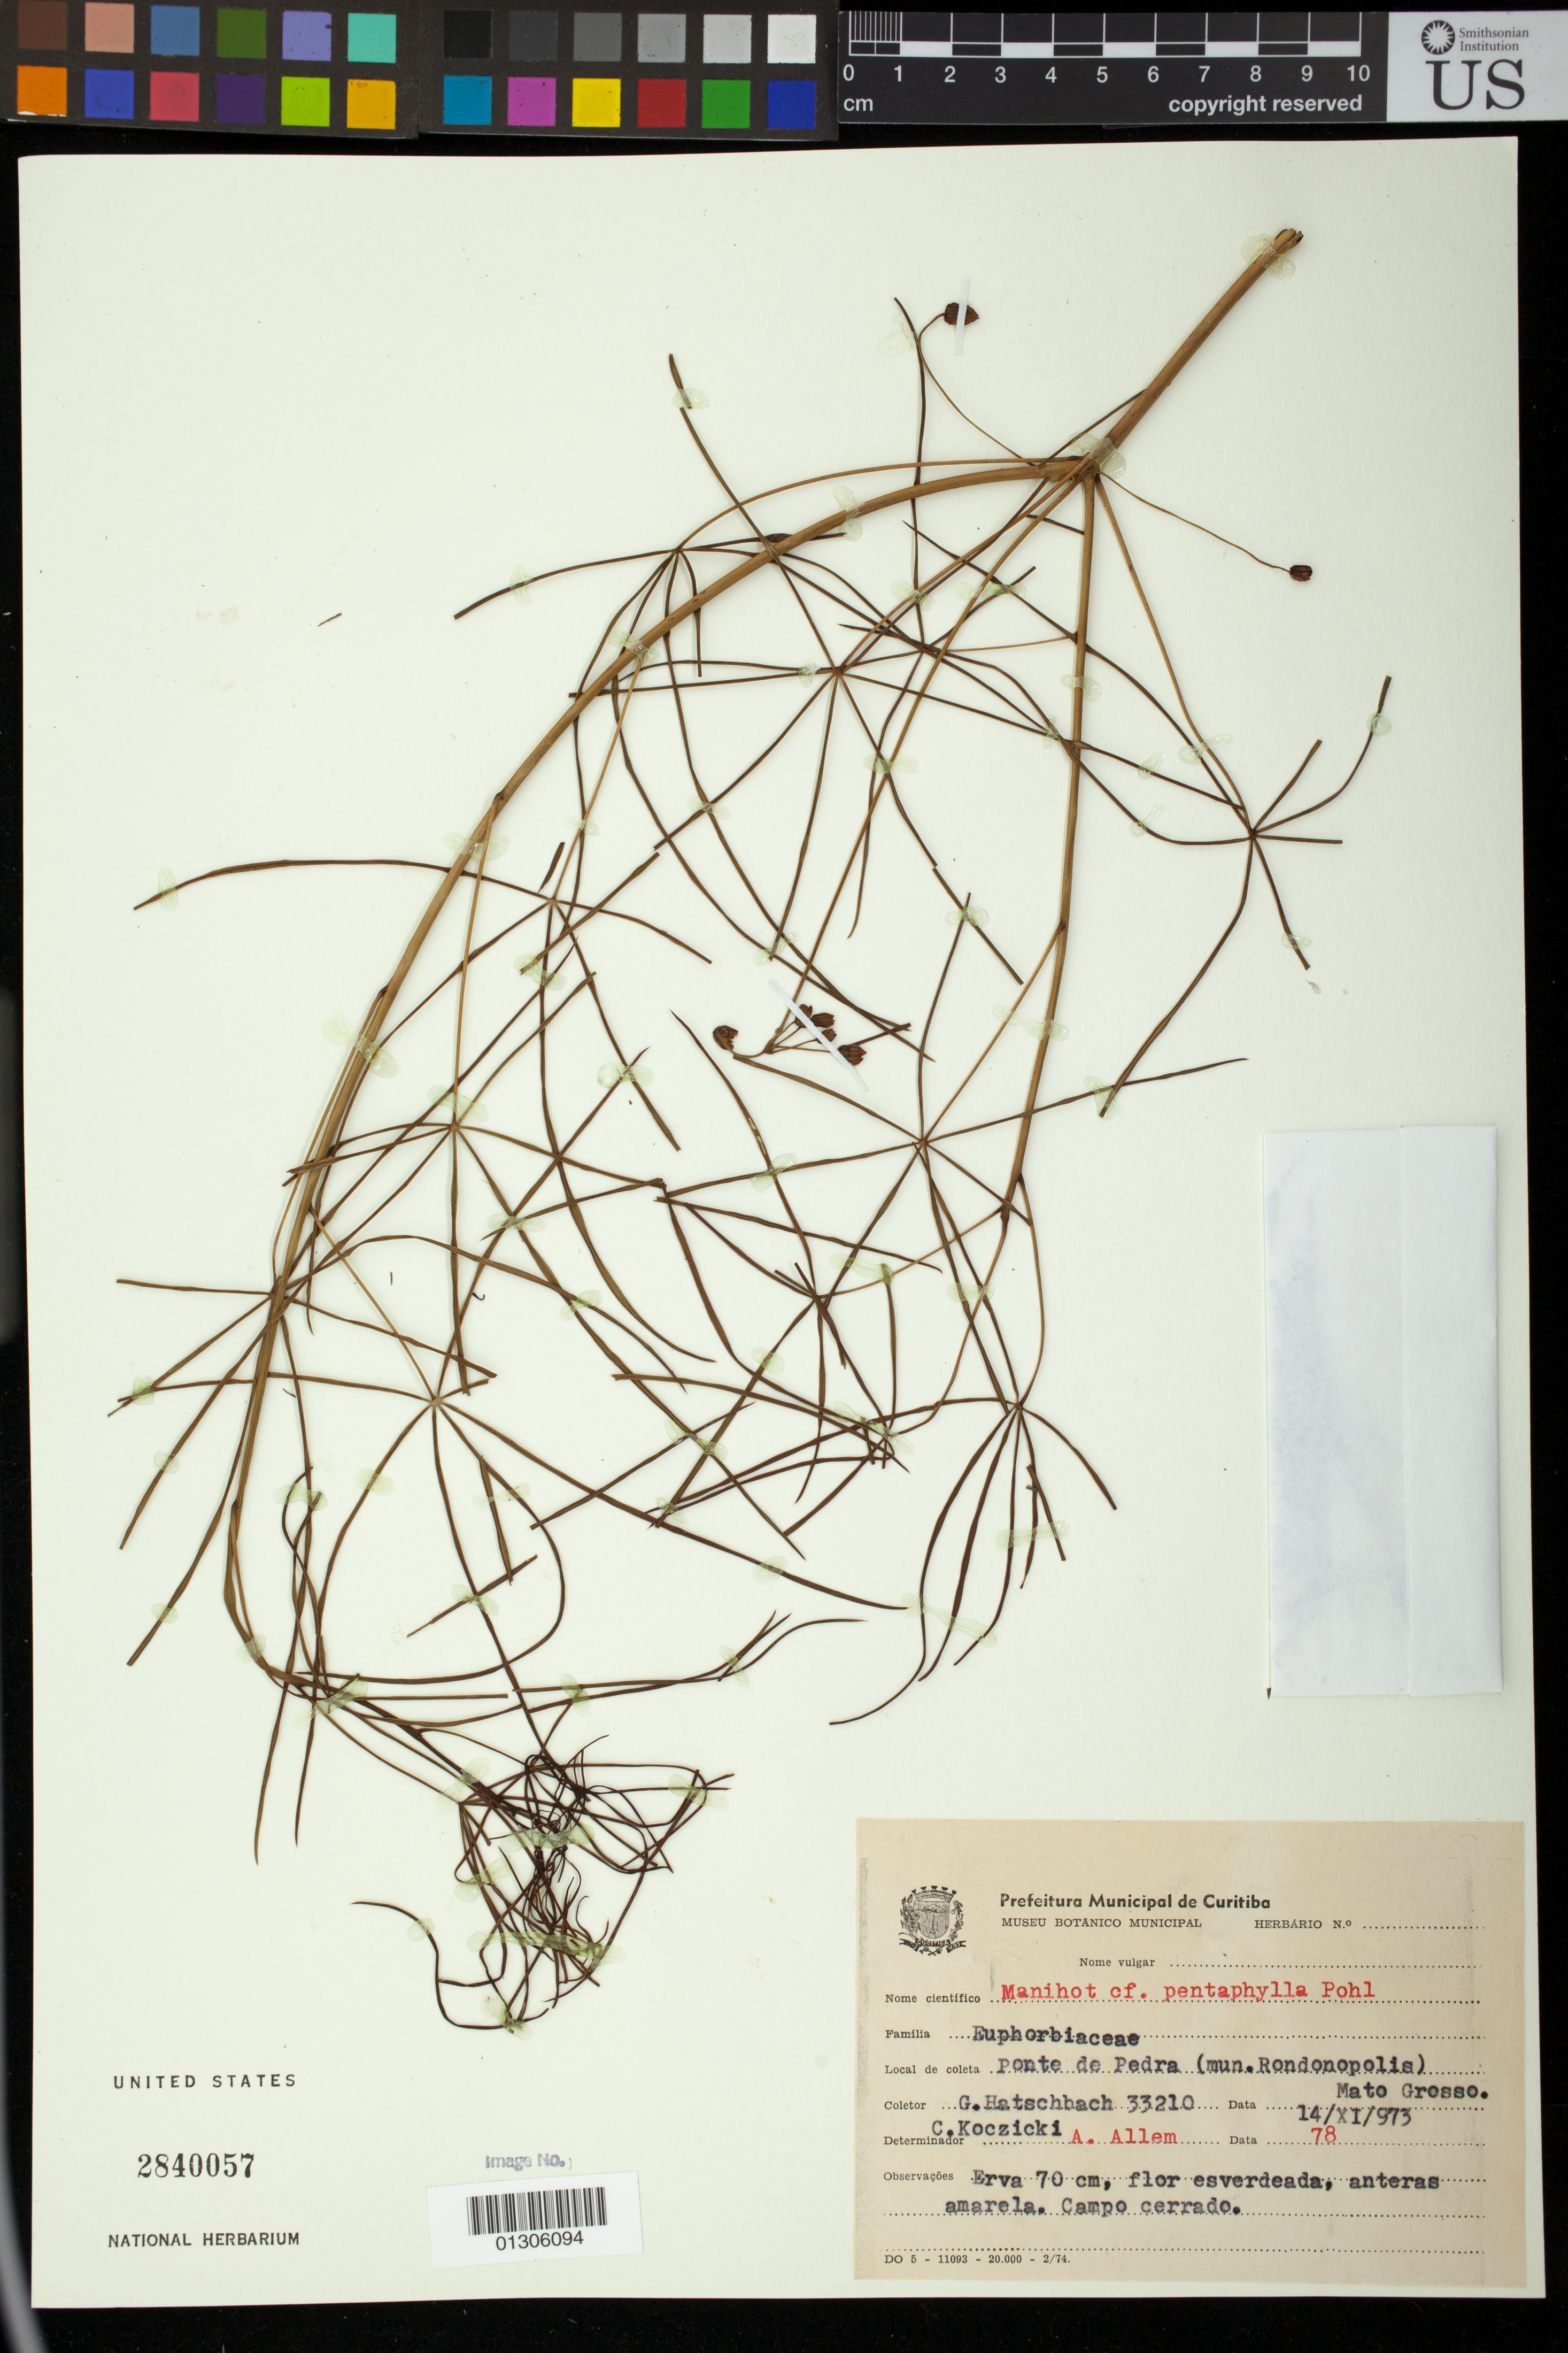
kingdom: Plantae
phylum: Tracheophyta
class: Magnoliopsida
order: Malpighiales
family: Euphorbiaceae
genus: Manihot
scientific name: Manihot pentaphylla subsp. pentaphylla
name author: Pohl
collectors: G. Hatschbach & C. Koczicki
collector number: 33210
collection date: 1973-11-14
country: Brazil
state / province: Mato Grosso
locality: Ponte de Pedra (Mun. Rondonopolis)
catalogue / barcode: US 2840057